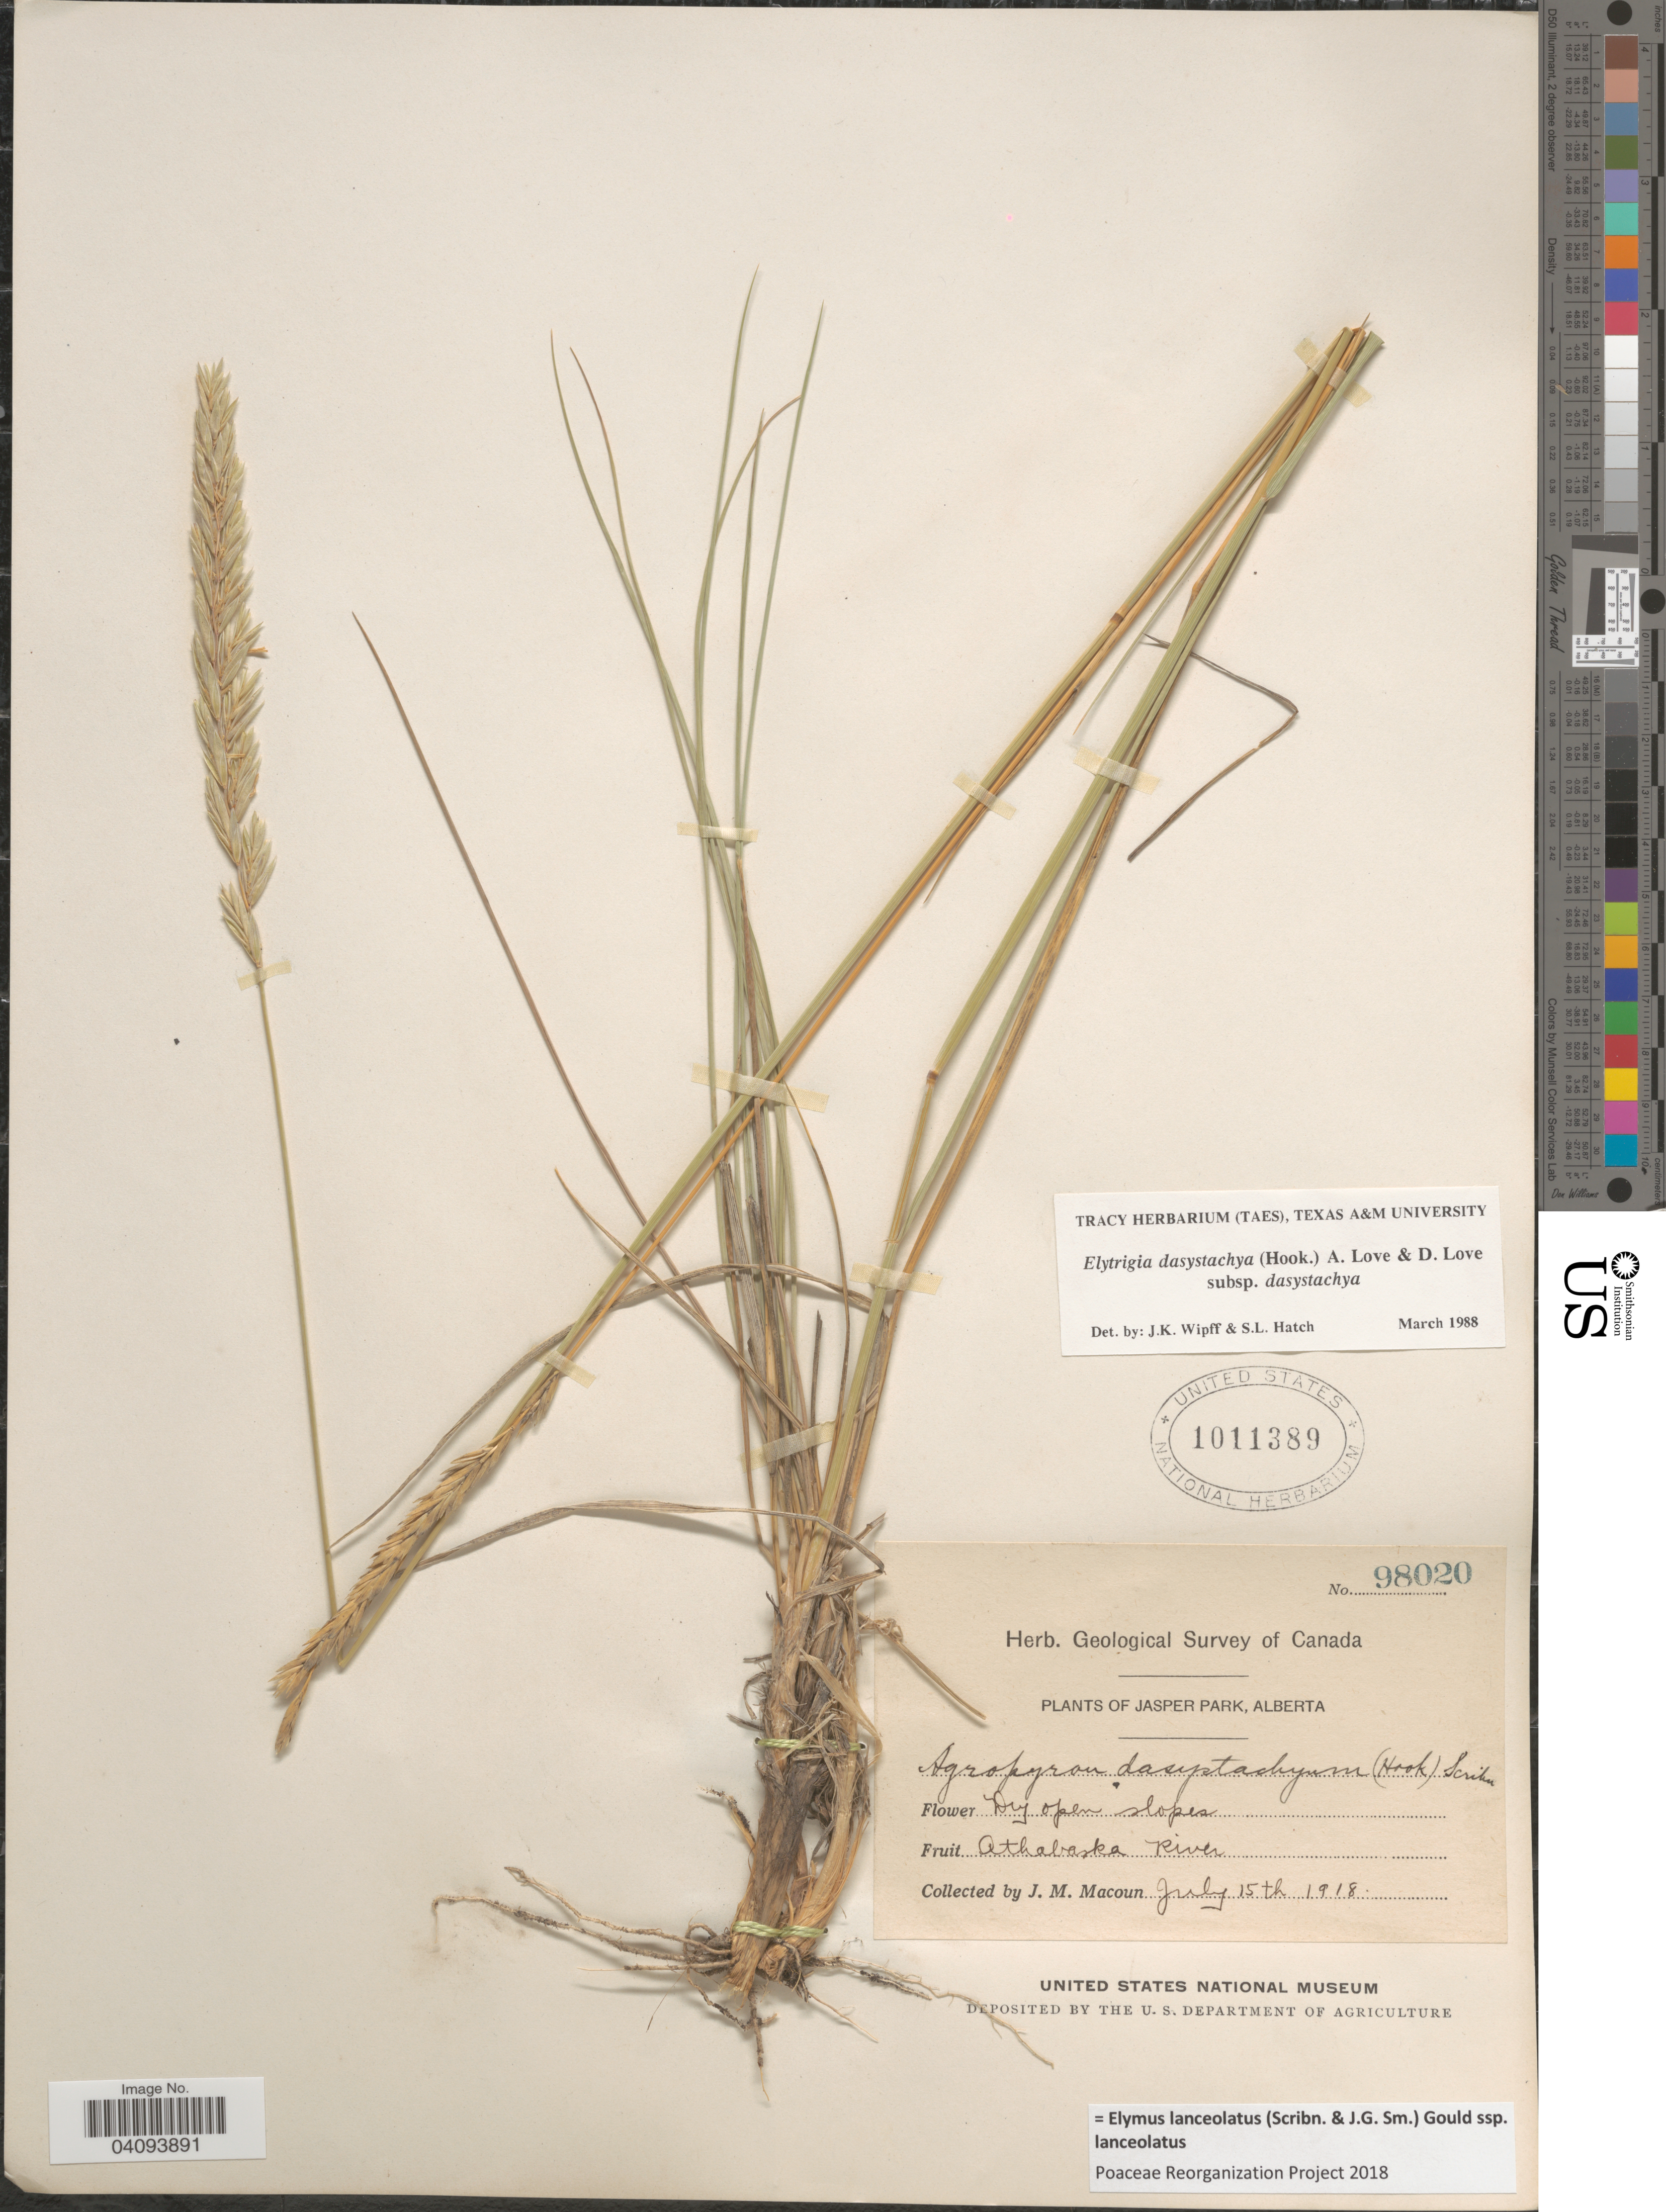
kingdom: Plantae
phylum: Tracheophyta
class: Liliopsida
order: Poales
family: Poaceae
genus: Elymus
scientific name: Elymus lanceolatus subsp. lanceolatus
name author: (Scribn. & J.G. Sm.) Gould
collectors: J. M. Macoun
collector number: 98020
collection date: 1918-07-15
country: Canada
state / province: Alberta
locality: Geological Survey of Canada. Jasper Park. Athabaska River.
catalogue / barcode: US 1011389